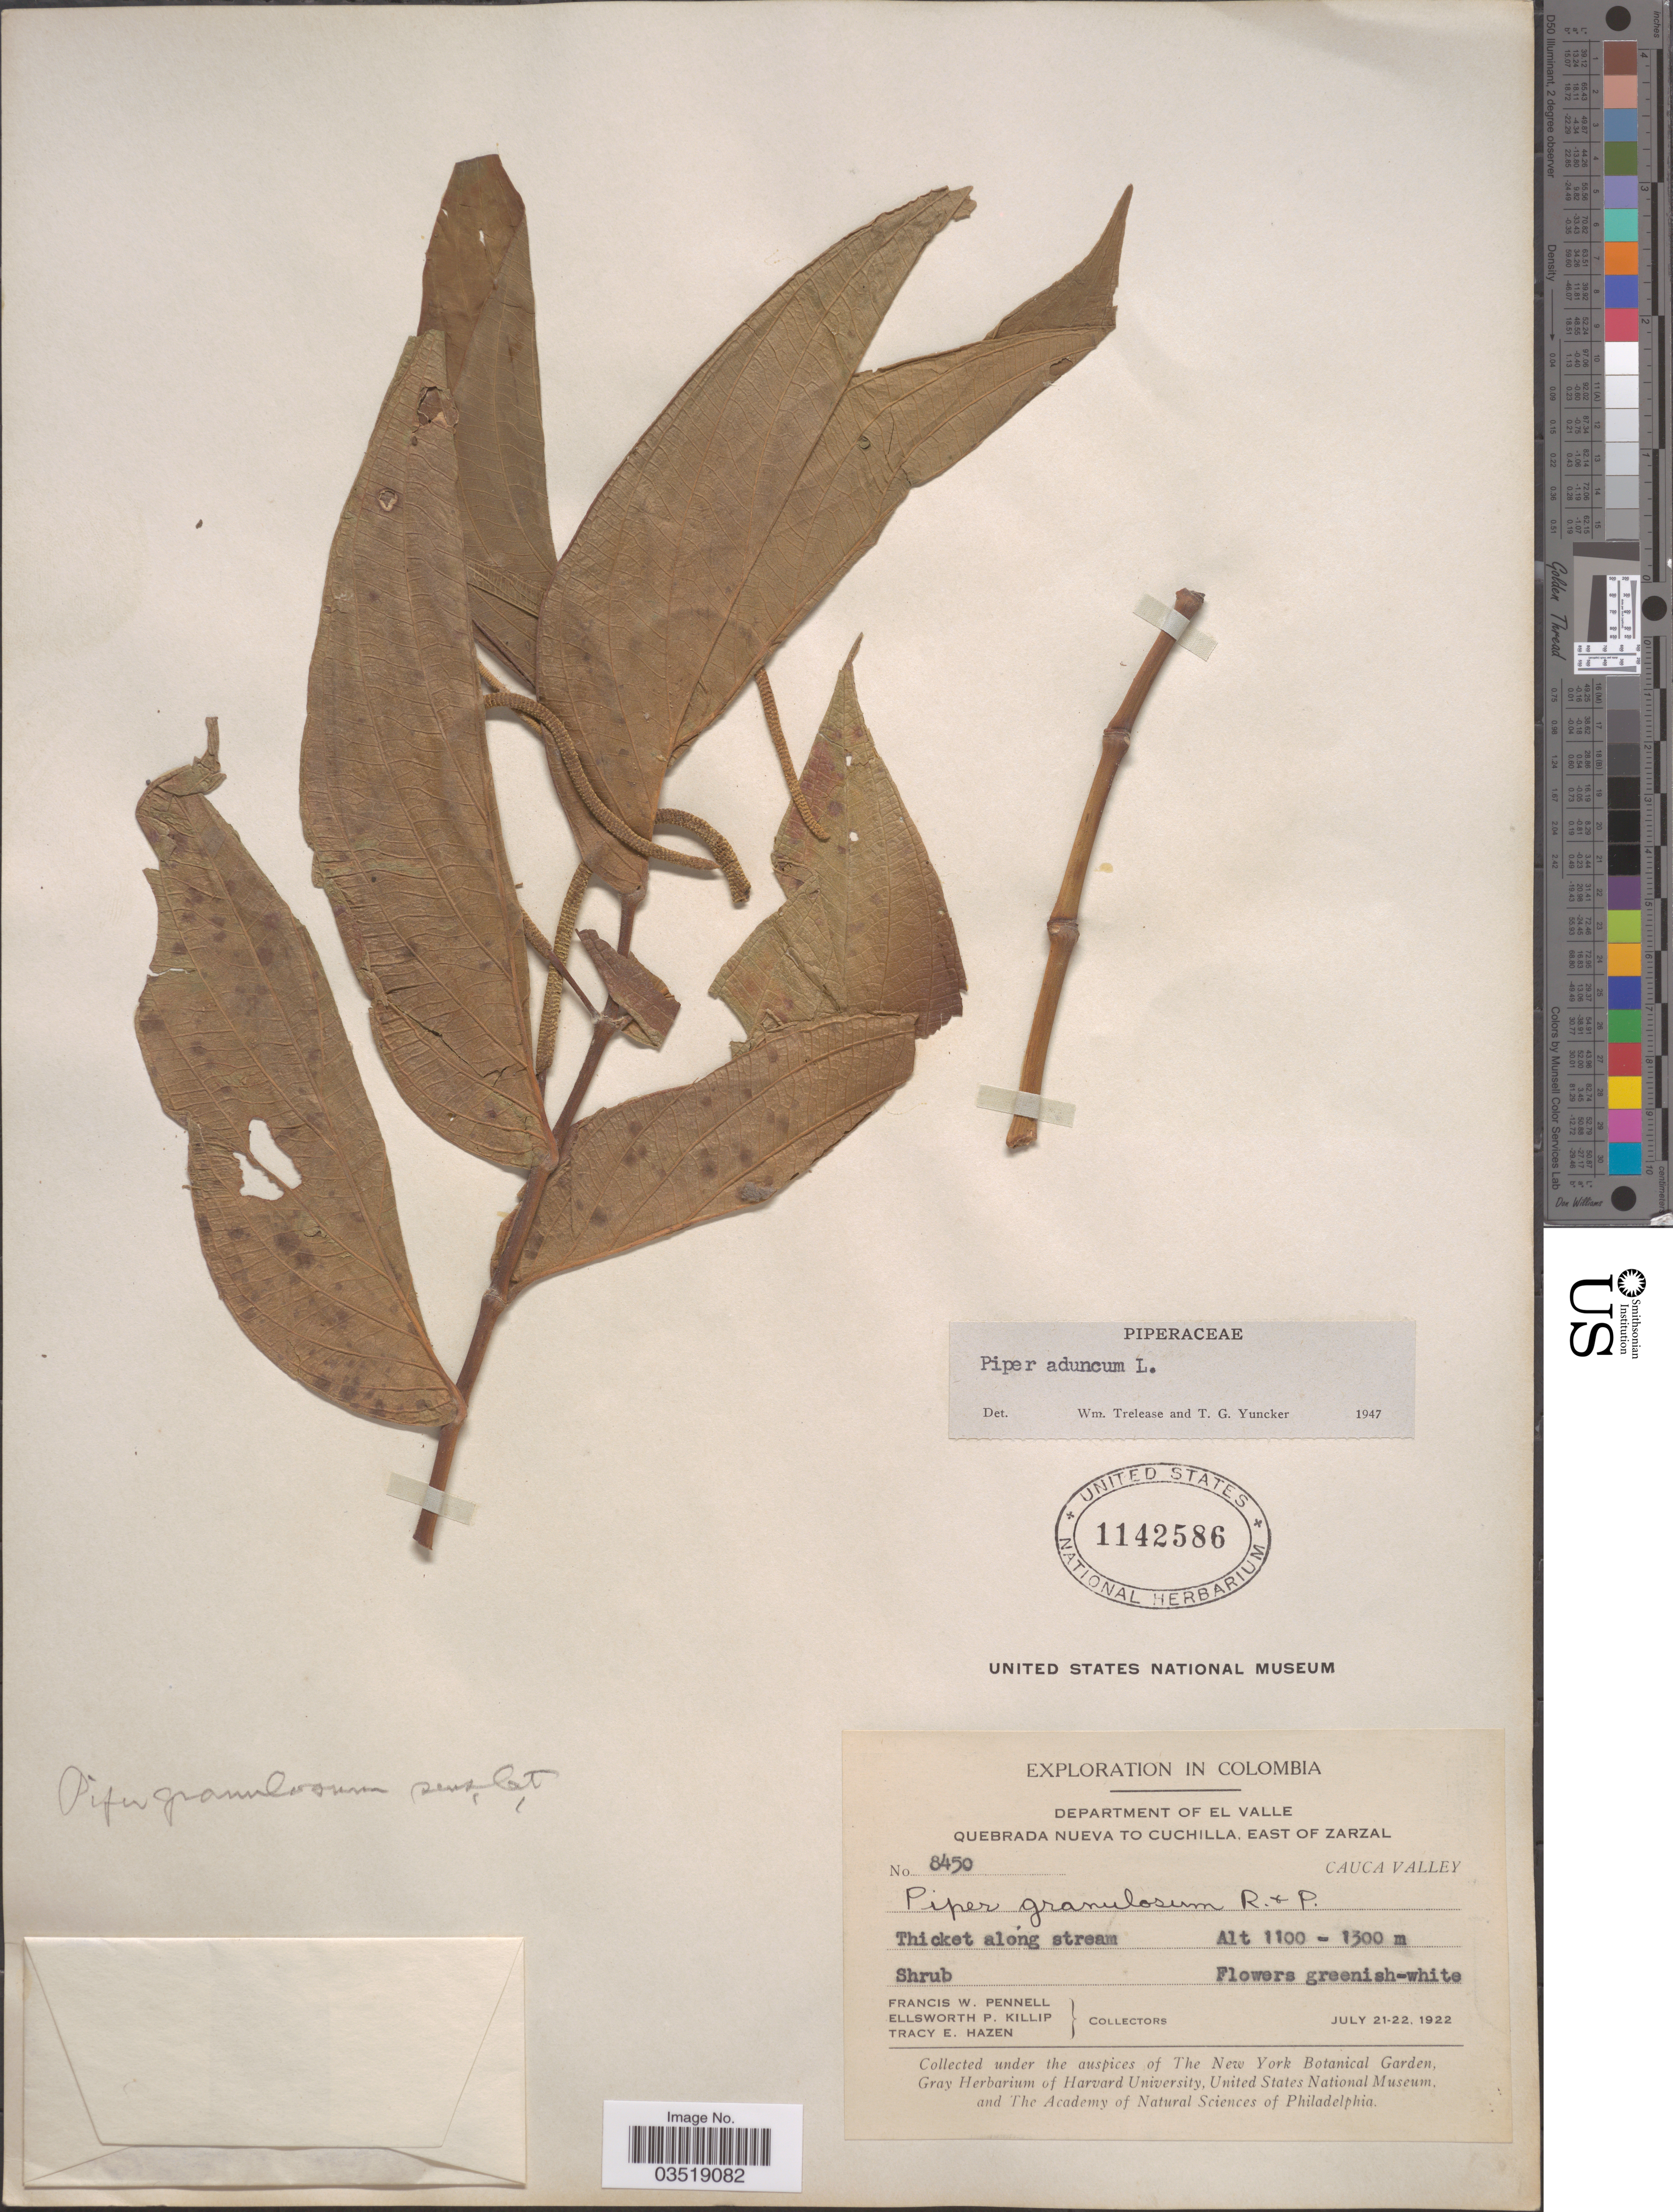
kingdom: Plantae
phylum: Tracheophyta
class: Magnoliopsida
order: Piperales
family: Piperaceae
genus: Piper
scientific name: Piper aduncum var. aduncum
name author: L.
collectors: F. W. Pennell, E. P. Killip & T. E. Hazen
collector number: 8450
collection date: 1922-07-21/1922-07-22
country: Colombia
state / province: Valle del Cauca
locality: Department of El Valle. Quebrada Nueva to Cuchilla, east of Zarzal. Cauca Valley.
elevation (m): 1100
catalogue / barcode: US 1142586